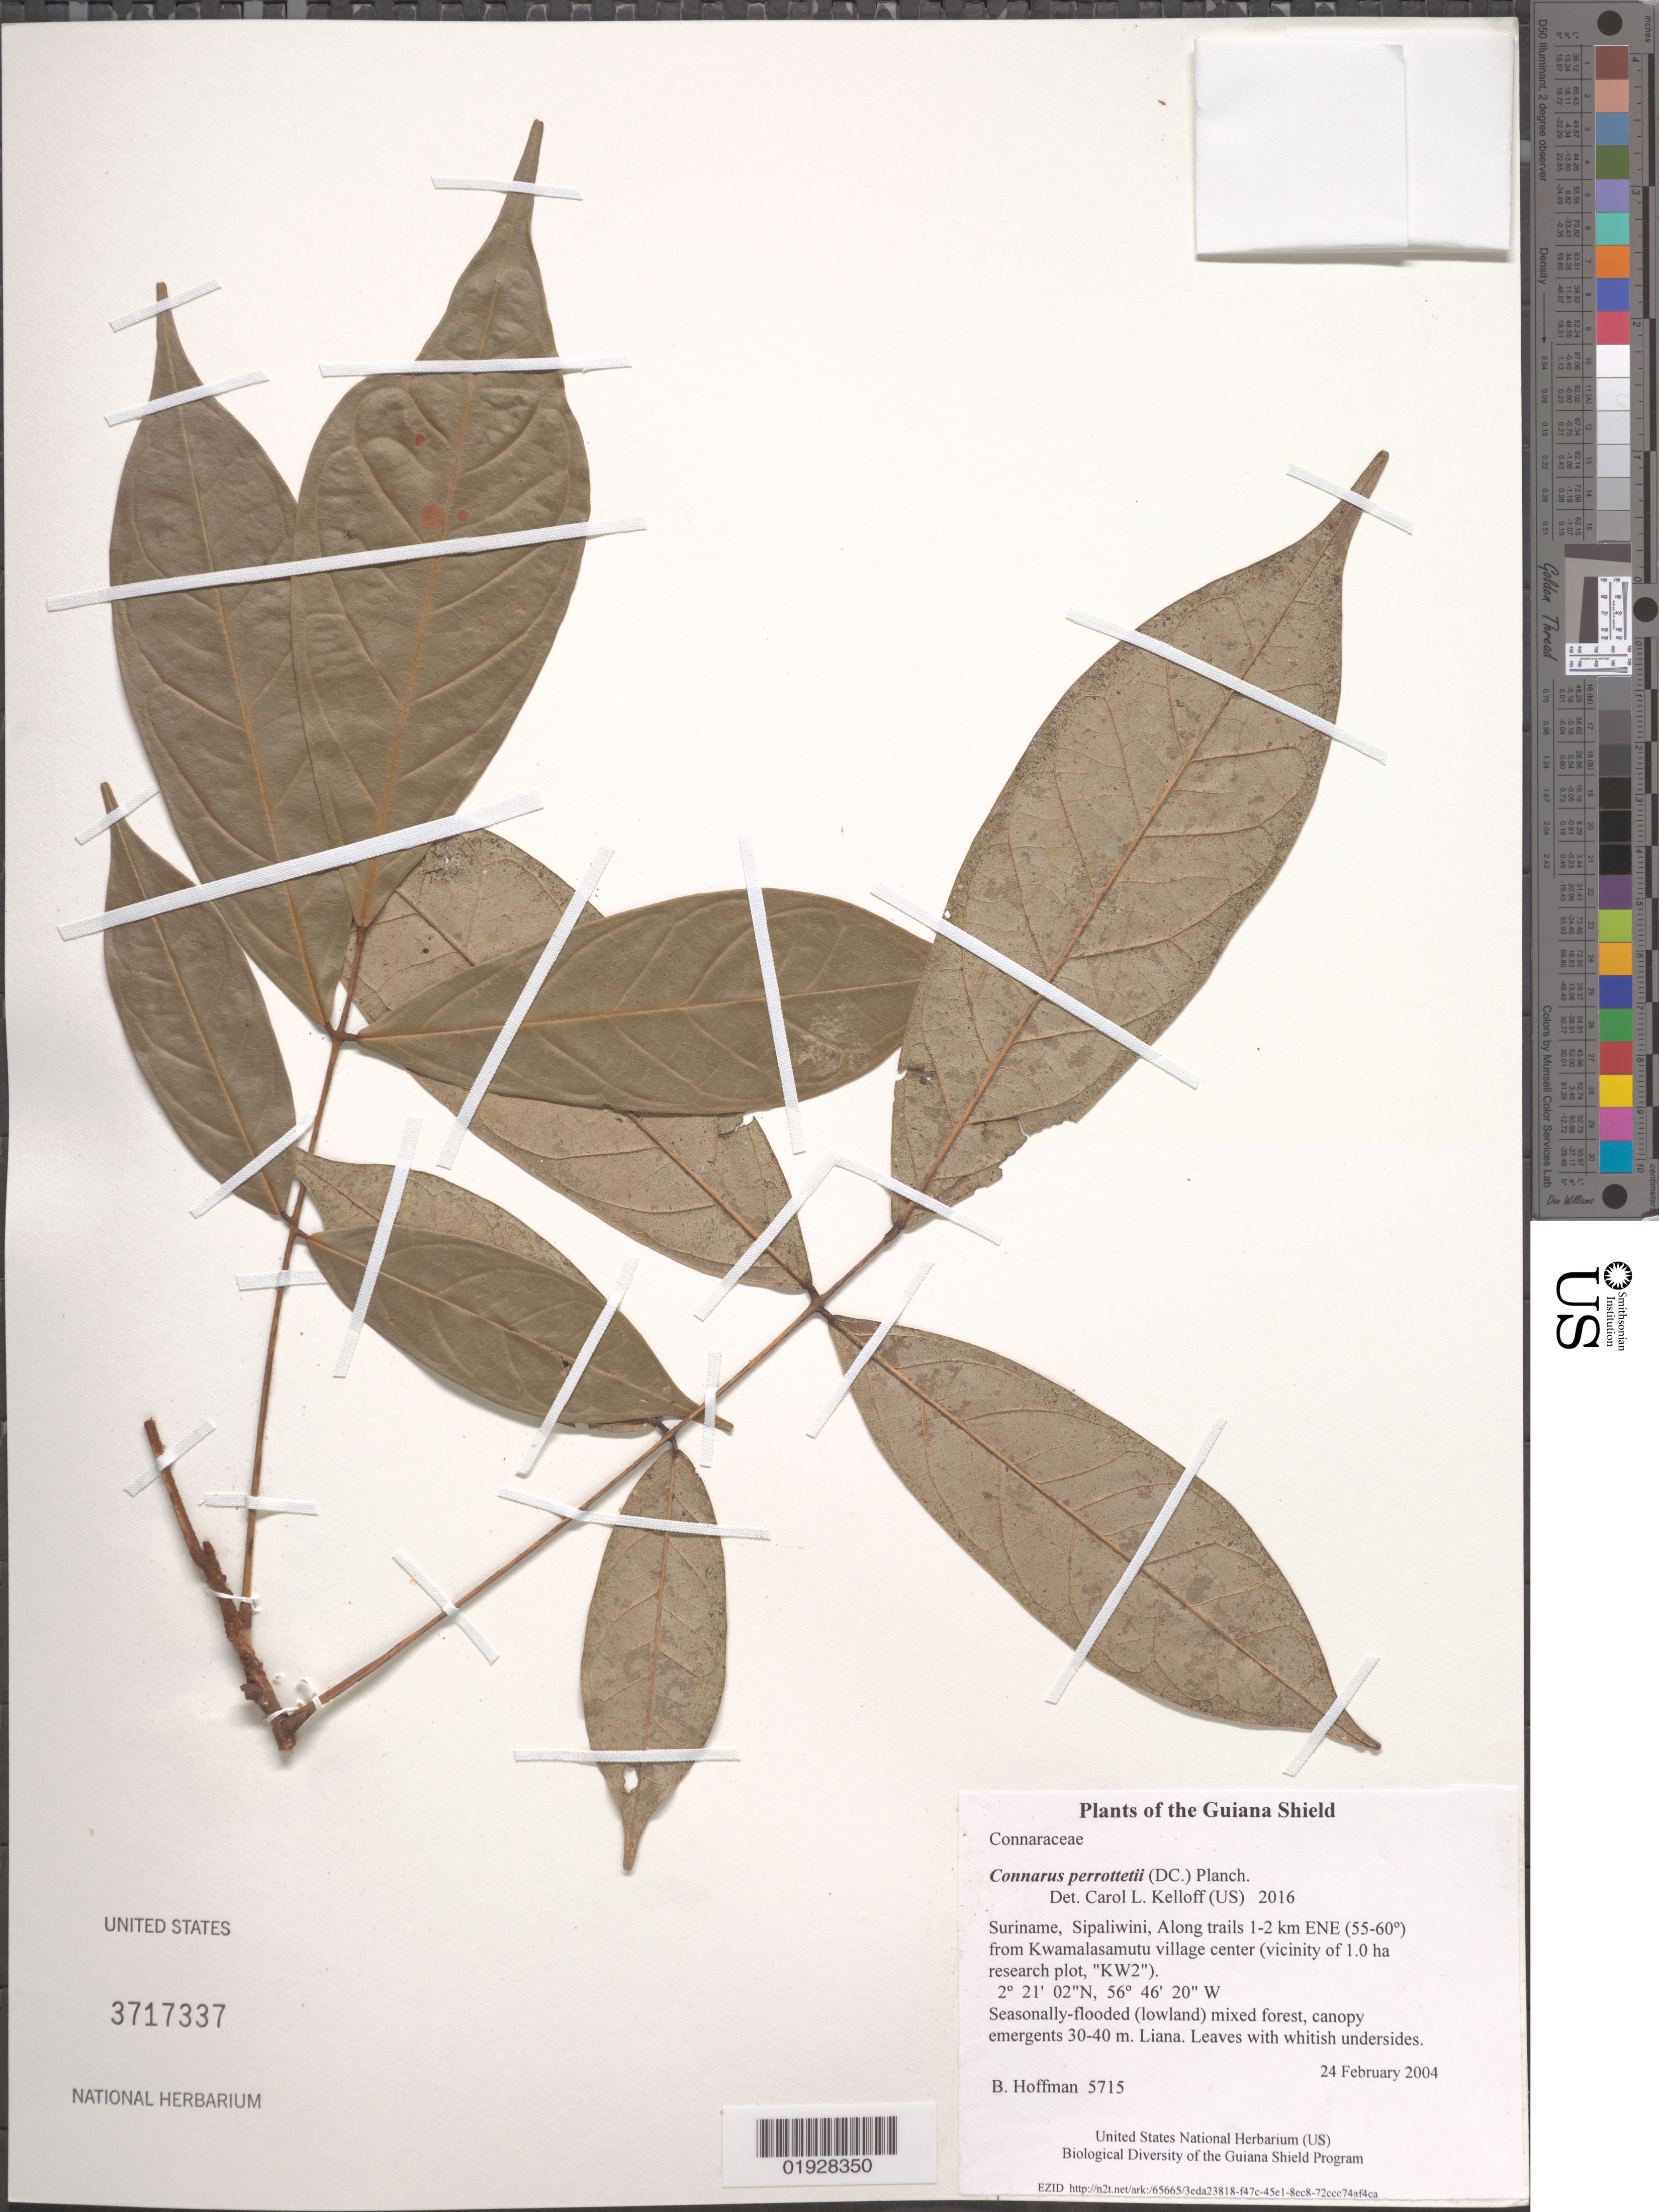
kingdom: Plantae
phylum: Tracheophyta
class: Magnoliopsida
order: Oxalidales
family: Connaraceae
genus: Connarus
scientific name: Connarus perrottetii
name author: (DC.) Planch.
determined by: Kelloff, Carol L., (US), Smithsonian Institution - National Museum of Natural History (UNITED STATES)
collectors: B. Hoffman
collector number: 5715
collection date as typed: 24 February 2004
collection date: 2004-02-24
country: Suriname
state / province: Sipaliwini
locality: Along trails 1-2 km ENE (55-60º) from Kwamalasamutu village center (vicinity of 1.0 ha research plot, "KW2")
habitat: Seasonally-flooded (lowland) mixed forest, canopy emergents 30-40 m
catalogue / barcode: US 3717337